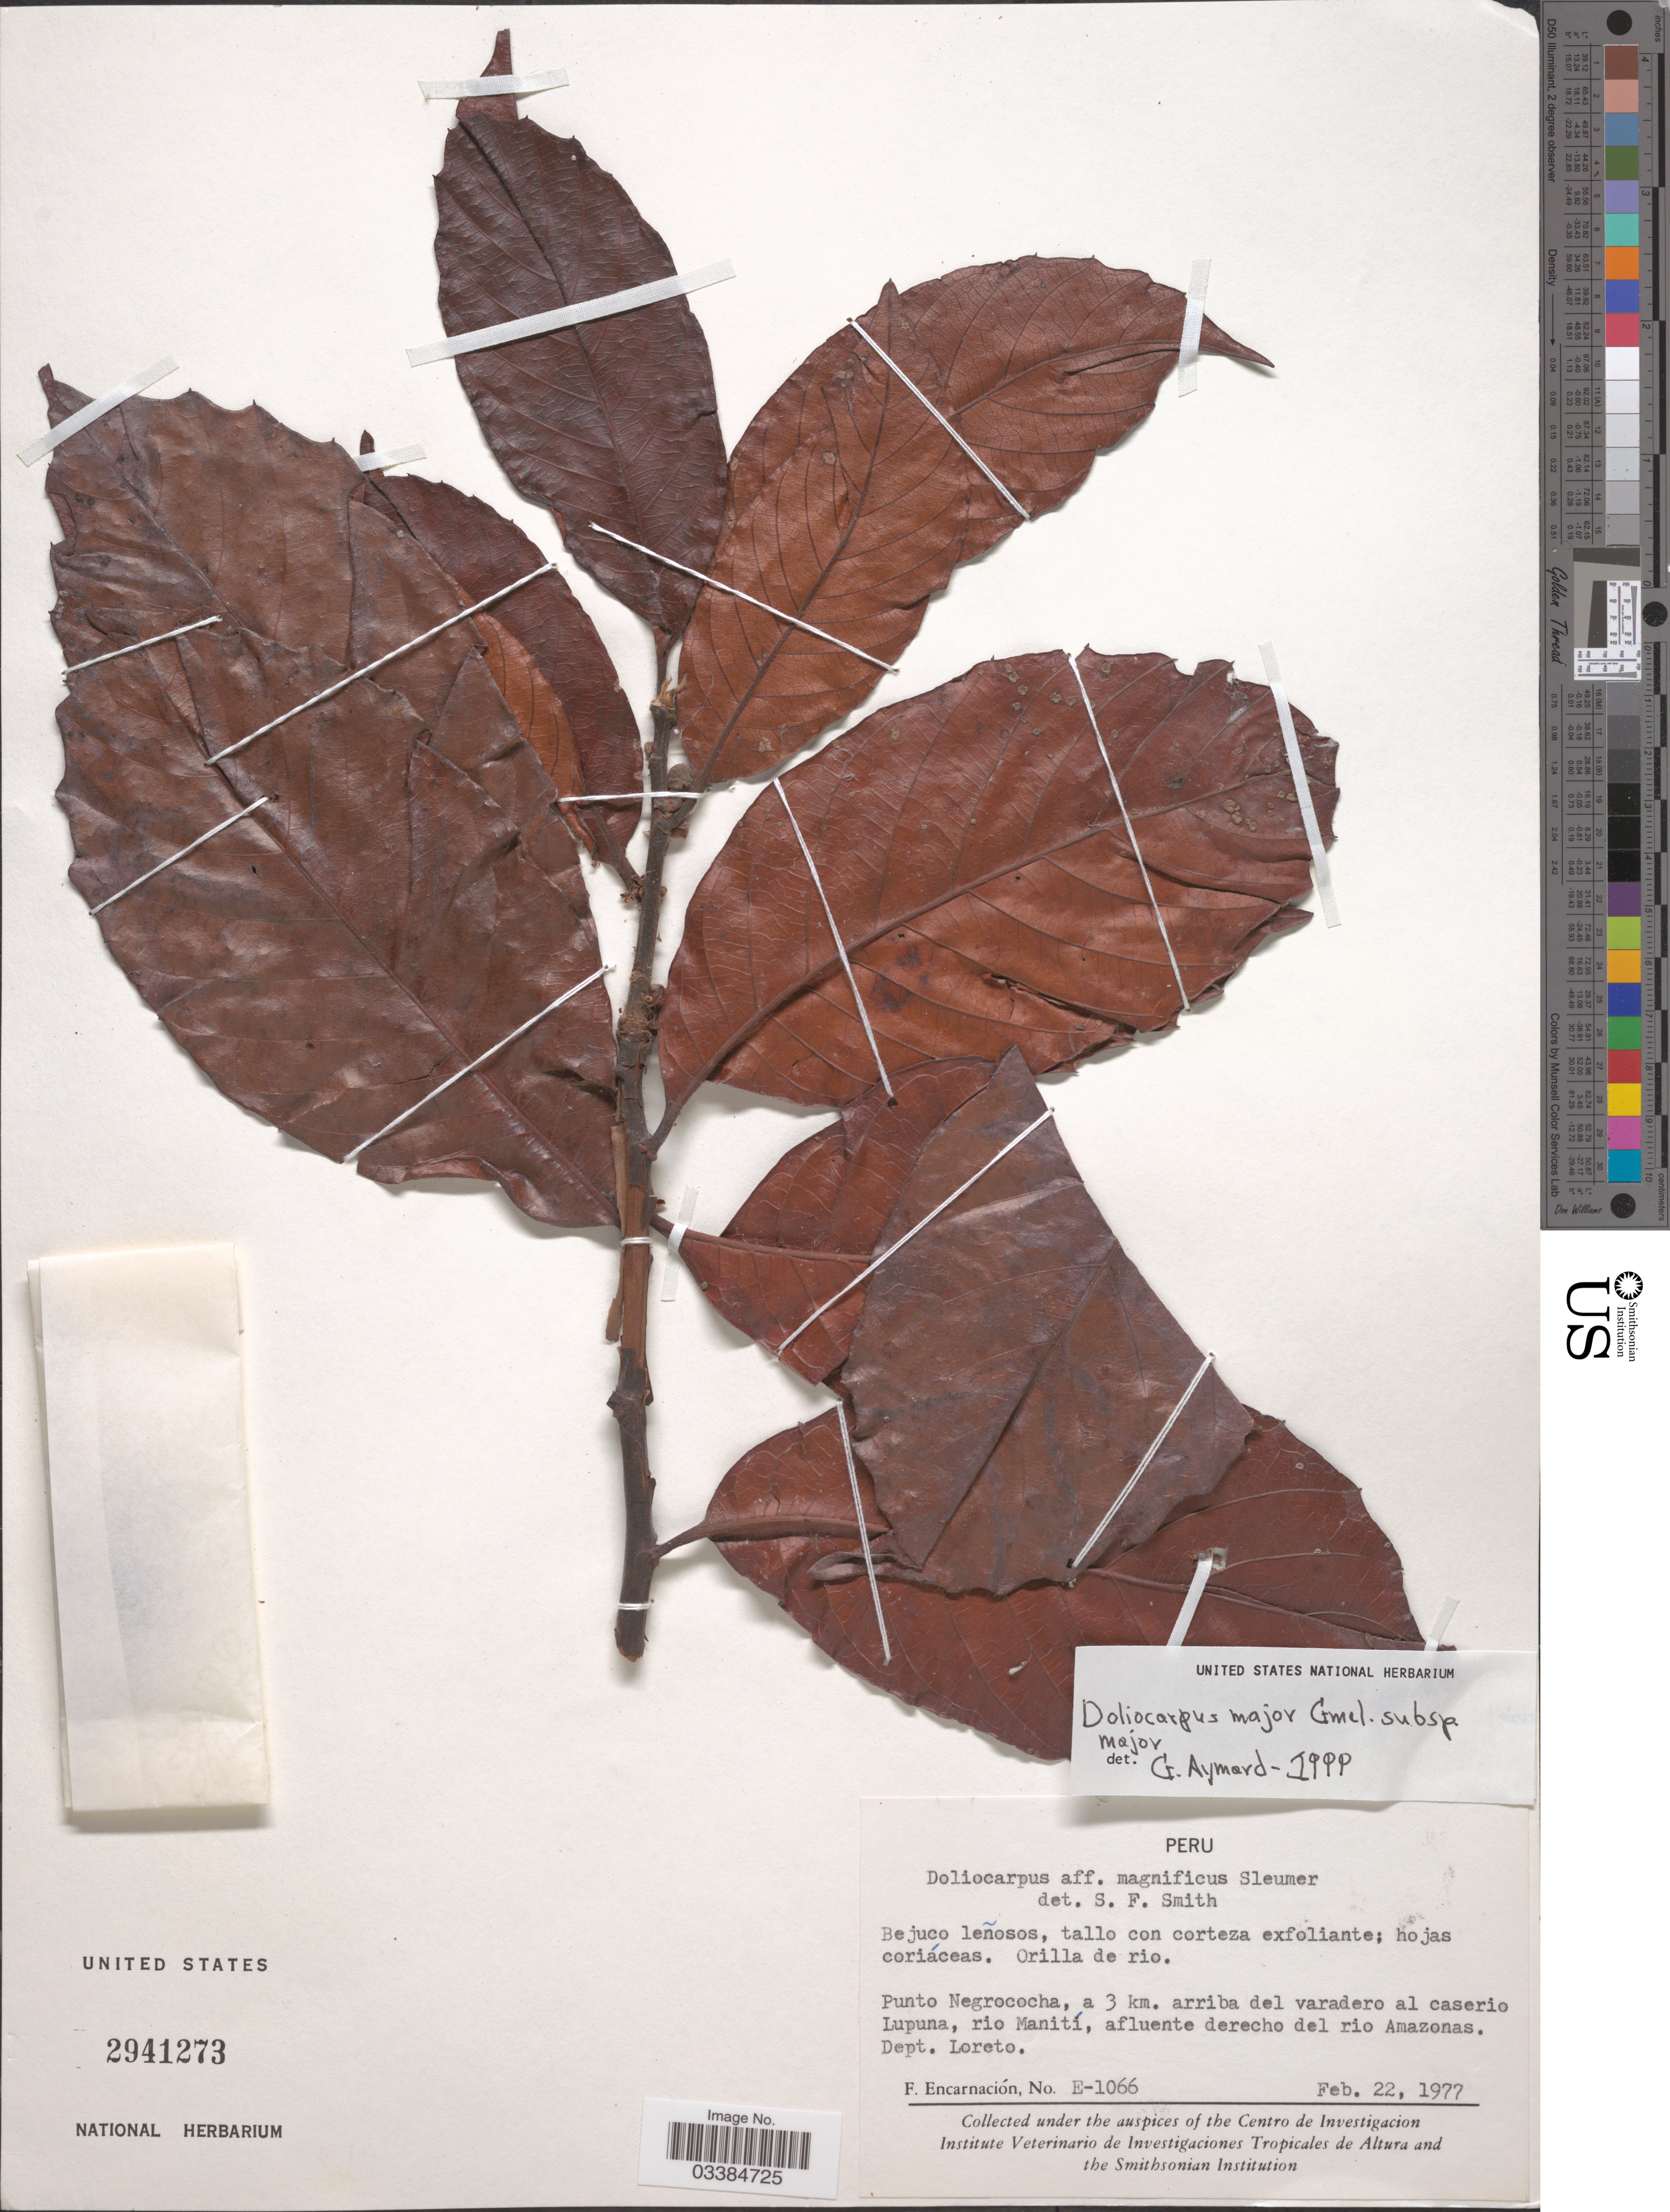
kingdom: Plantae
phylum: Tracheophyta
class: Magnoliopsida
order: Dilleniales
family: Dilleniaceae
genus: Doliocarpus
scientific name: Doliocarpus major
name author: J.F. Gmel.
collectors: F. Encarnación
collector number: E-1066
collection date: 1977-02-22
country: Peru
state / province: Loreto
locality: Punto Negrococha, a 3 km. arriba del varadero al caserio Lupuna, rio Manití, afluente derecho del rio Amazonas. Dept. Loreto.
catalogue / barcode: US 2941273